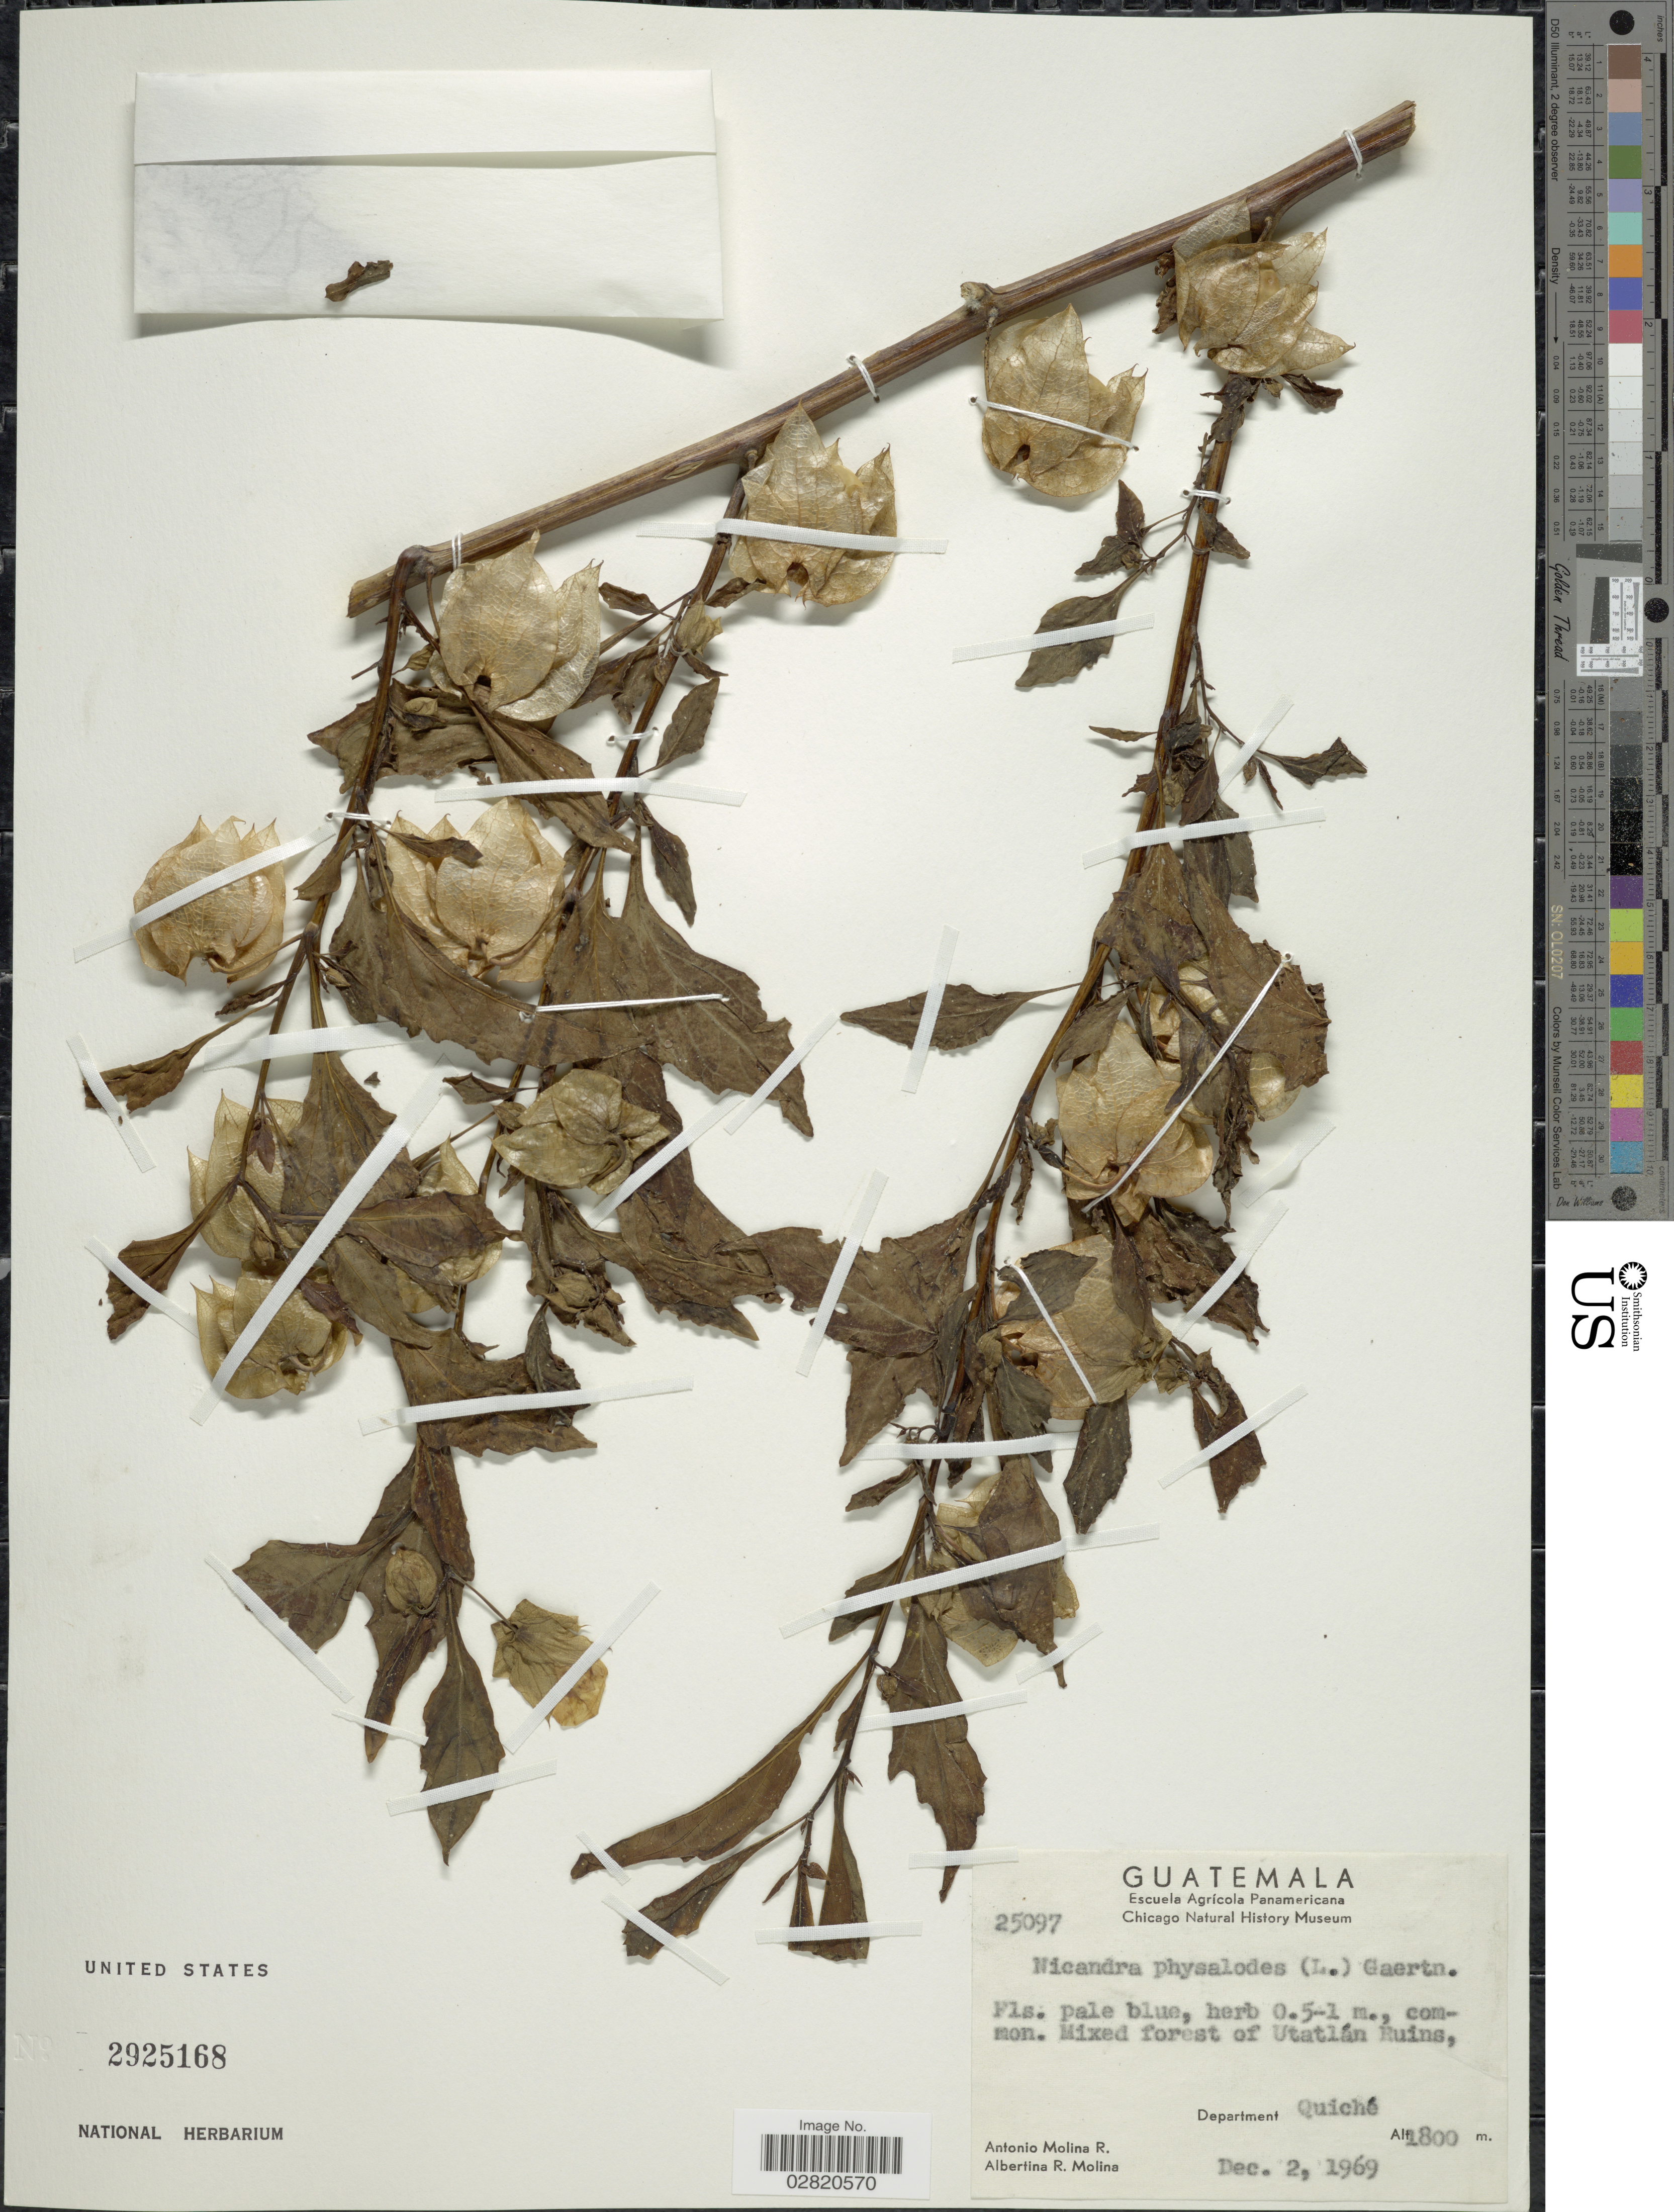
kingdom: Plantae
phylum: Tracheophyta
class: Magnoliopsida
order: Solanales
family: Solanaceae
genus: Nicandra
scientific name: Nicandra physalodes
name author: (L.) Gaertn.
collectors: A. Molina R. & A. R. Molina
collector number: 25097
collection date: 1969-12-02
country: Guatemala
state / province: El Quiché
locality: Mixed forest of Utatlán Ruins. Department Quiché.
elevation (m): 1800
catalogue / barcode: US 2925168